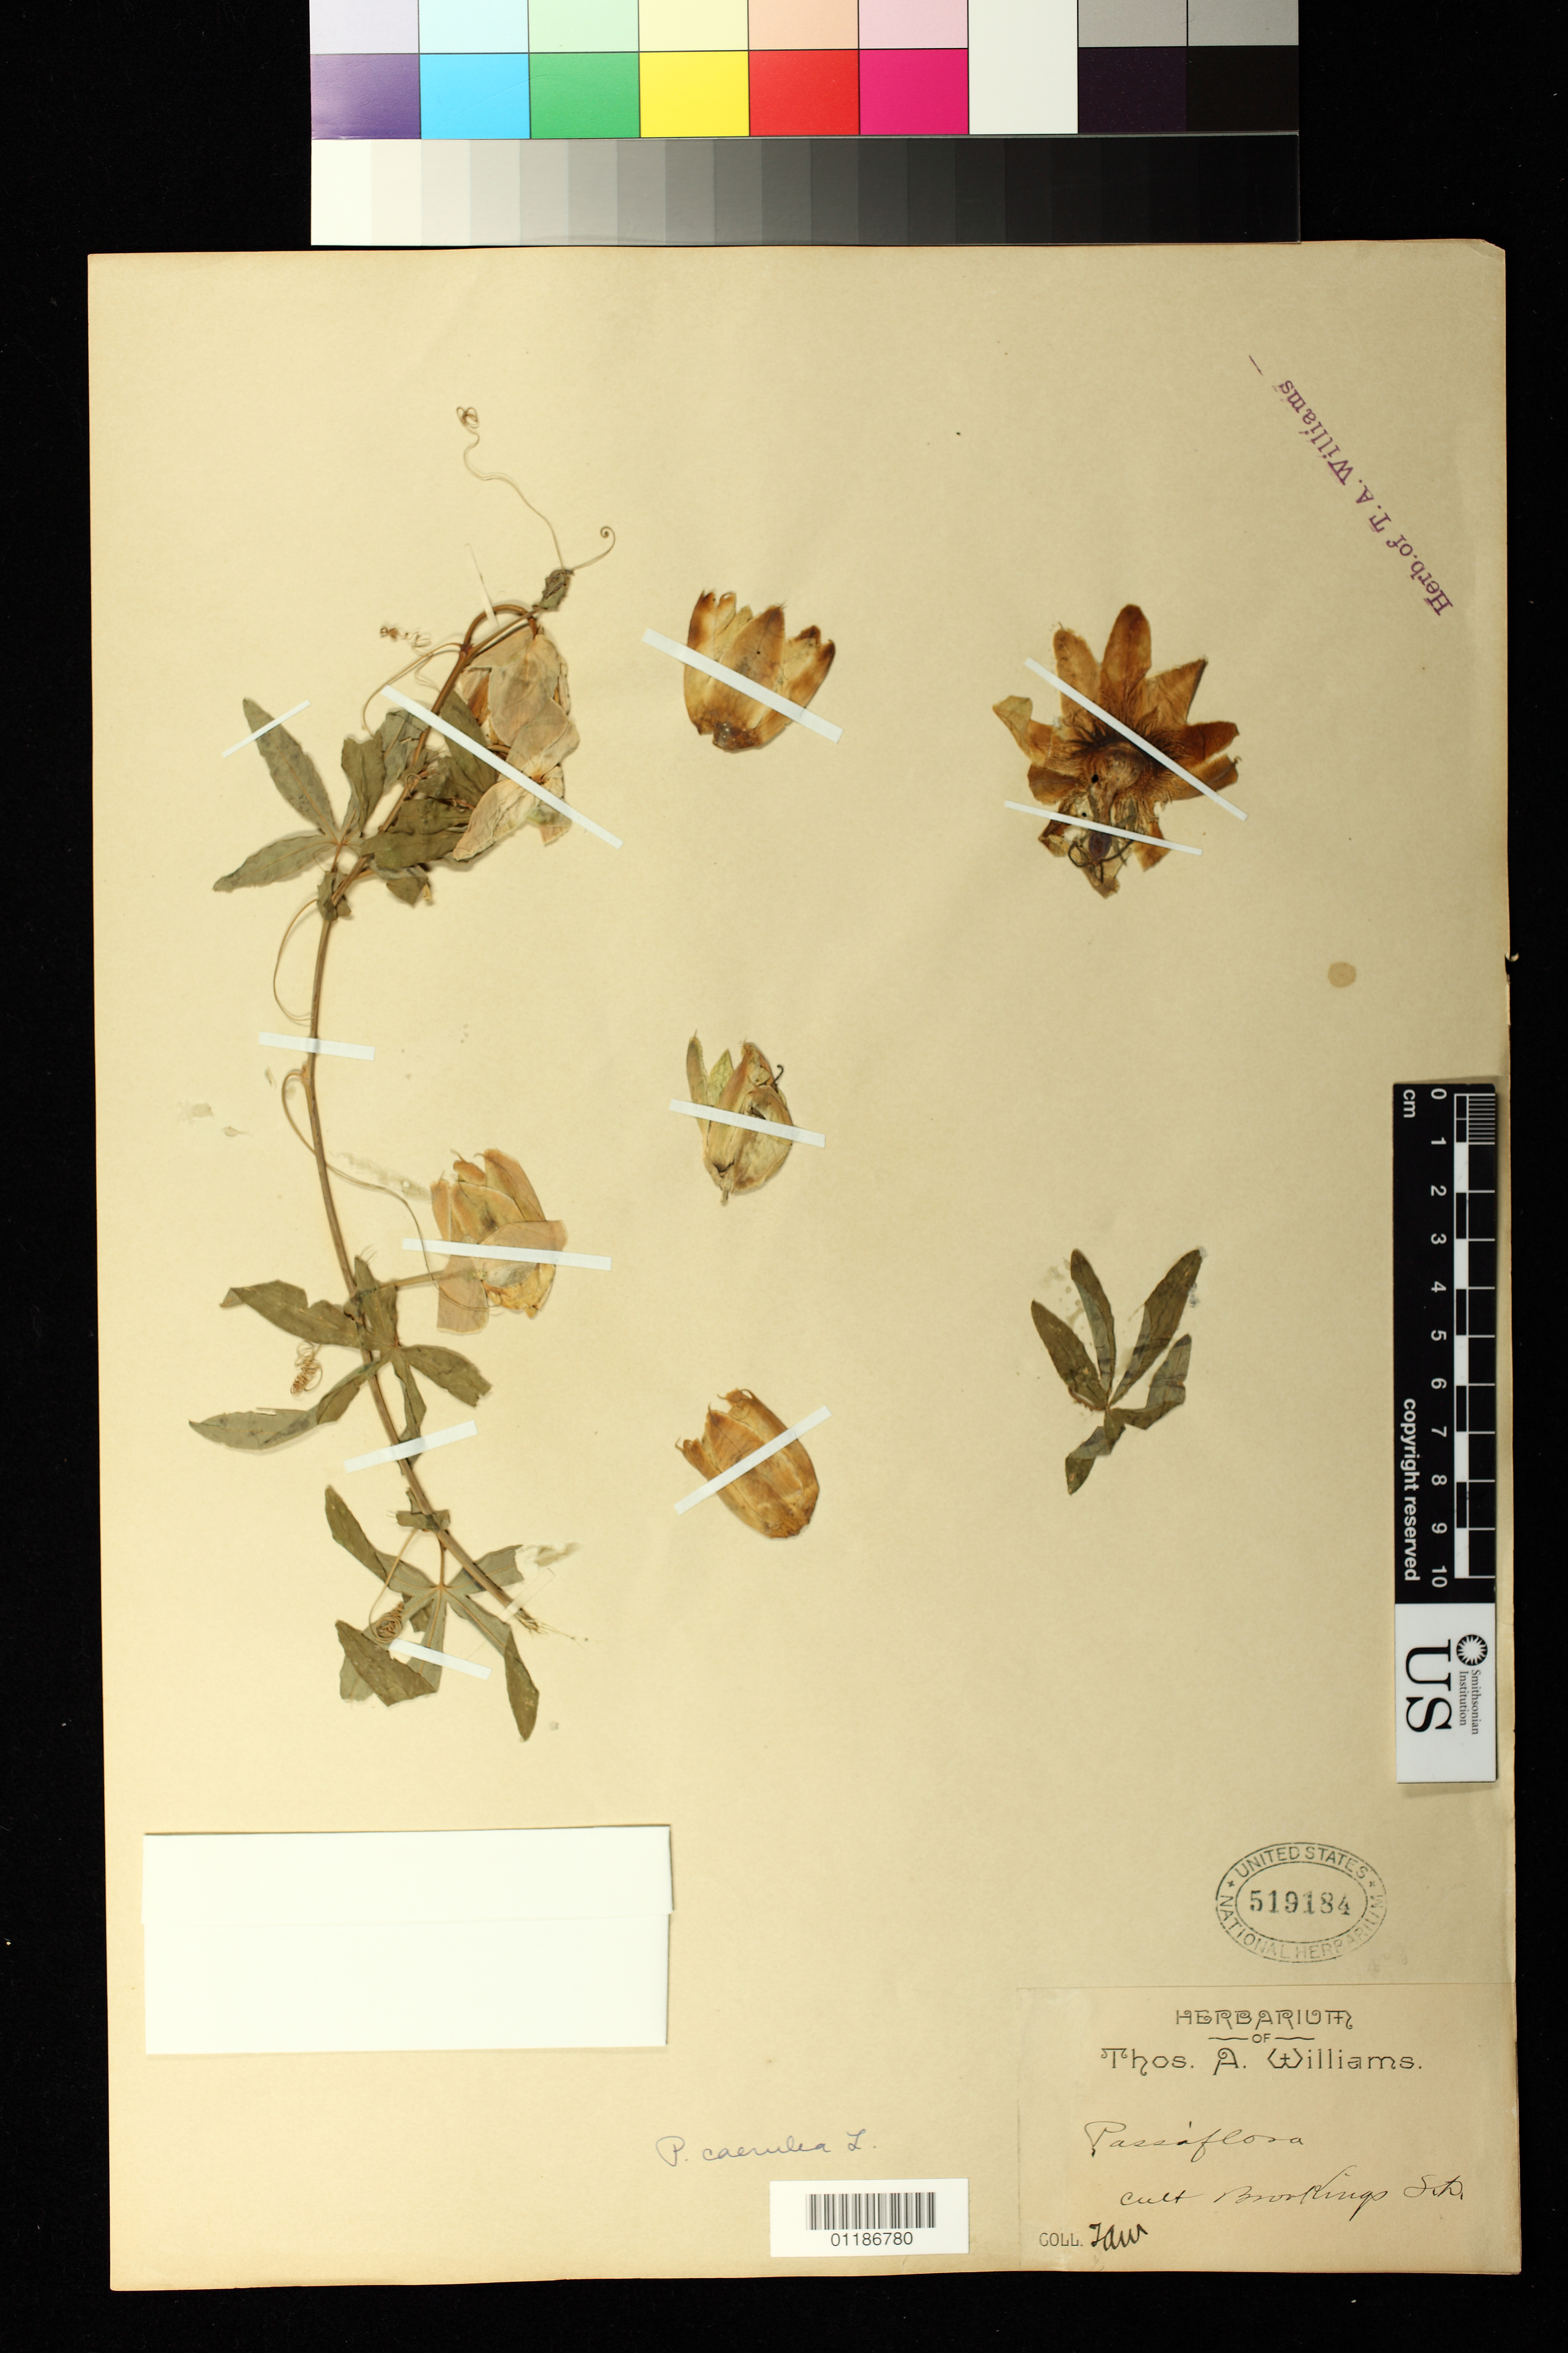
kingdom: Plantae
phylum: Tracheophyta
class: Magnoliopsida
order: Malpighiales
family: Passifloraceae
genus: Passiflora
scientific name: Passiflora caerulea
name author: L.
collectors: T. A. Williams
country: United States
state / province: South Dakota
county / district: Brookings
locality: Brookings.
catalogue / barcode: US 519184